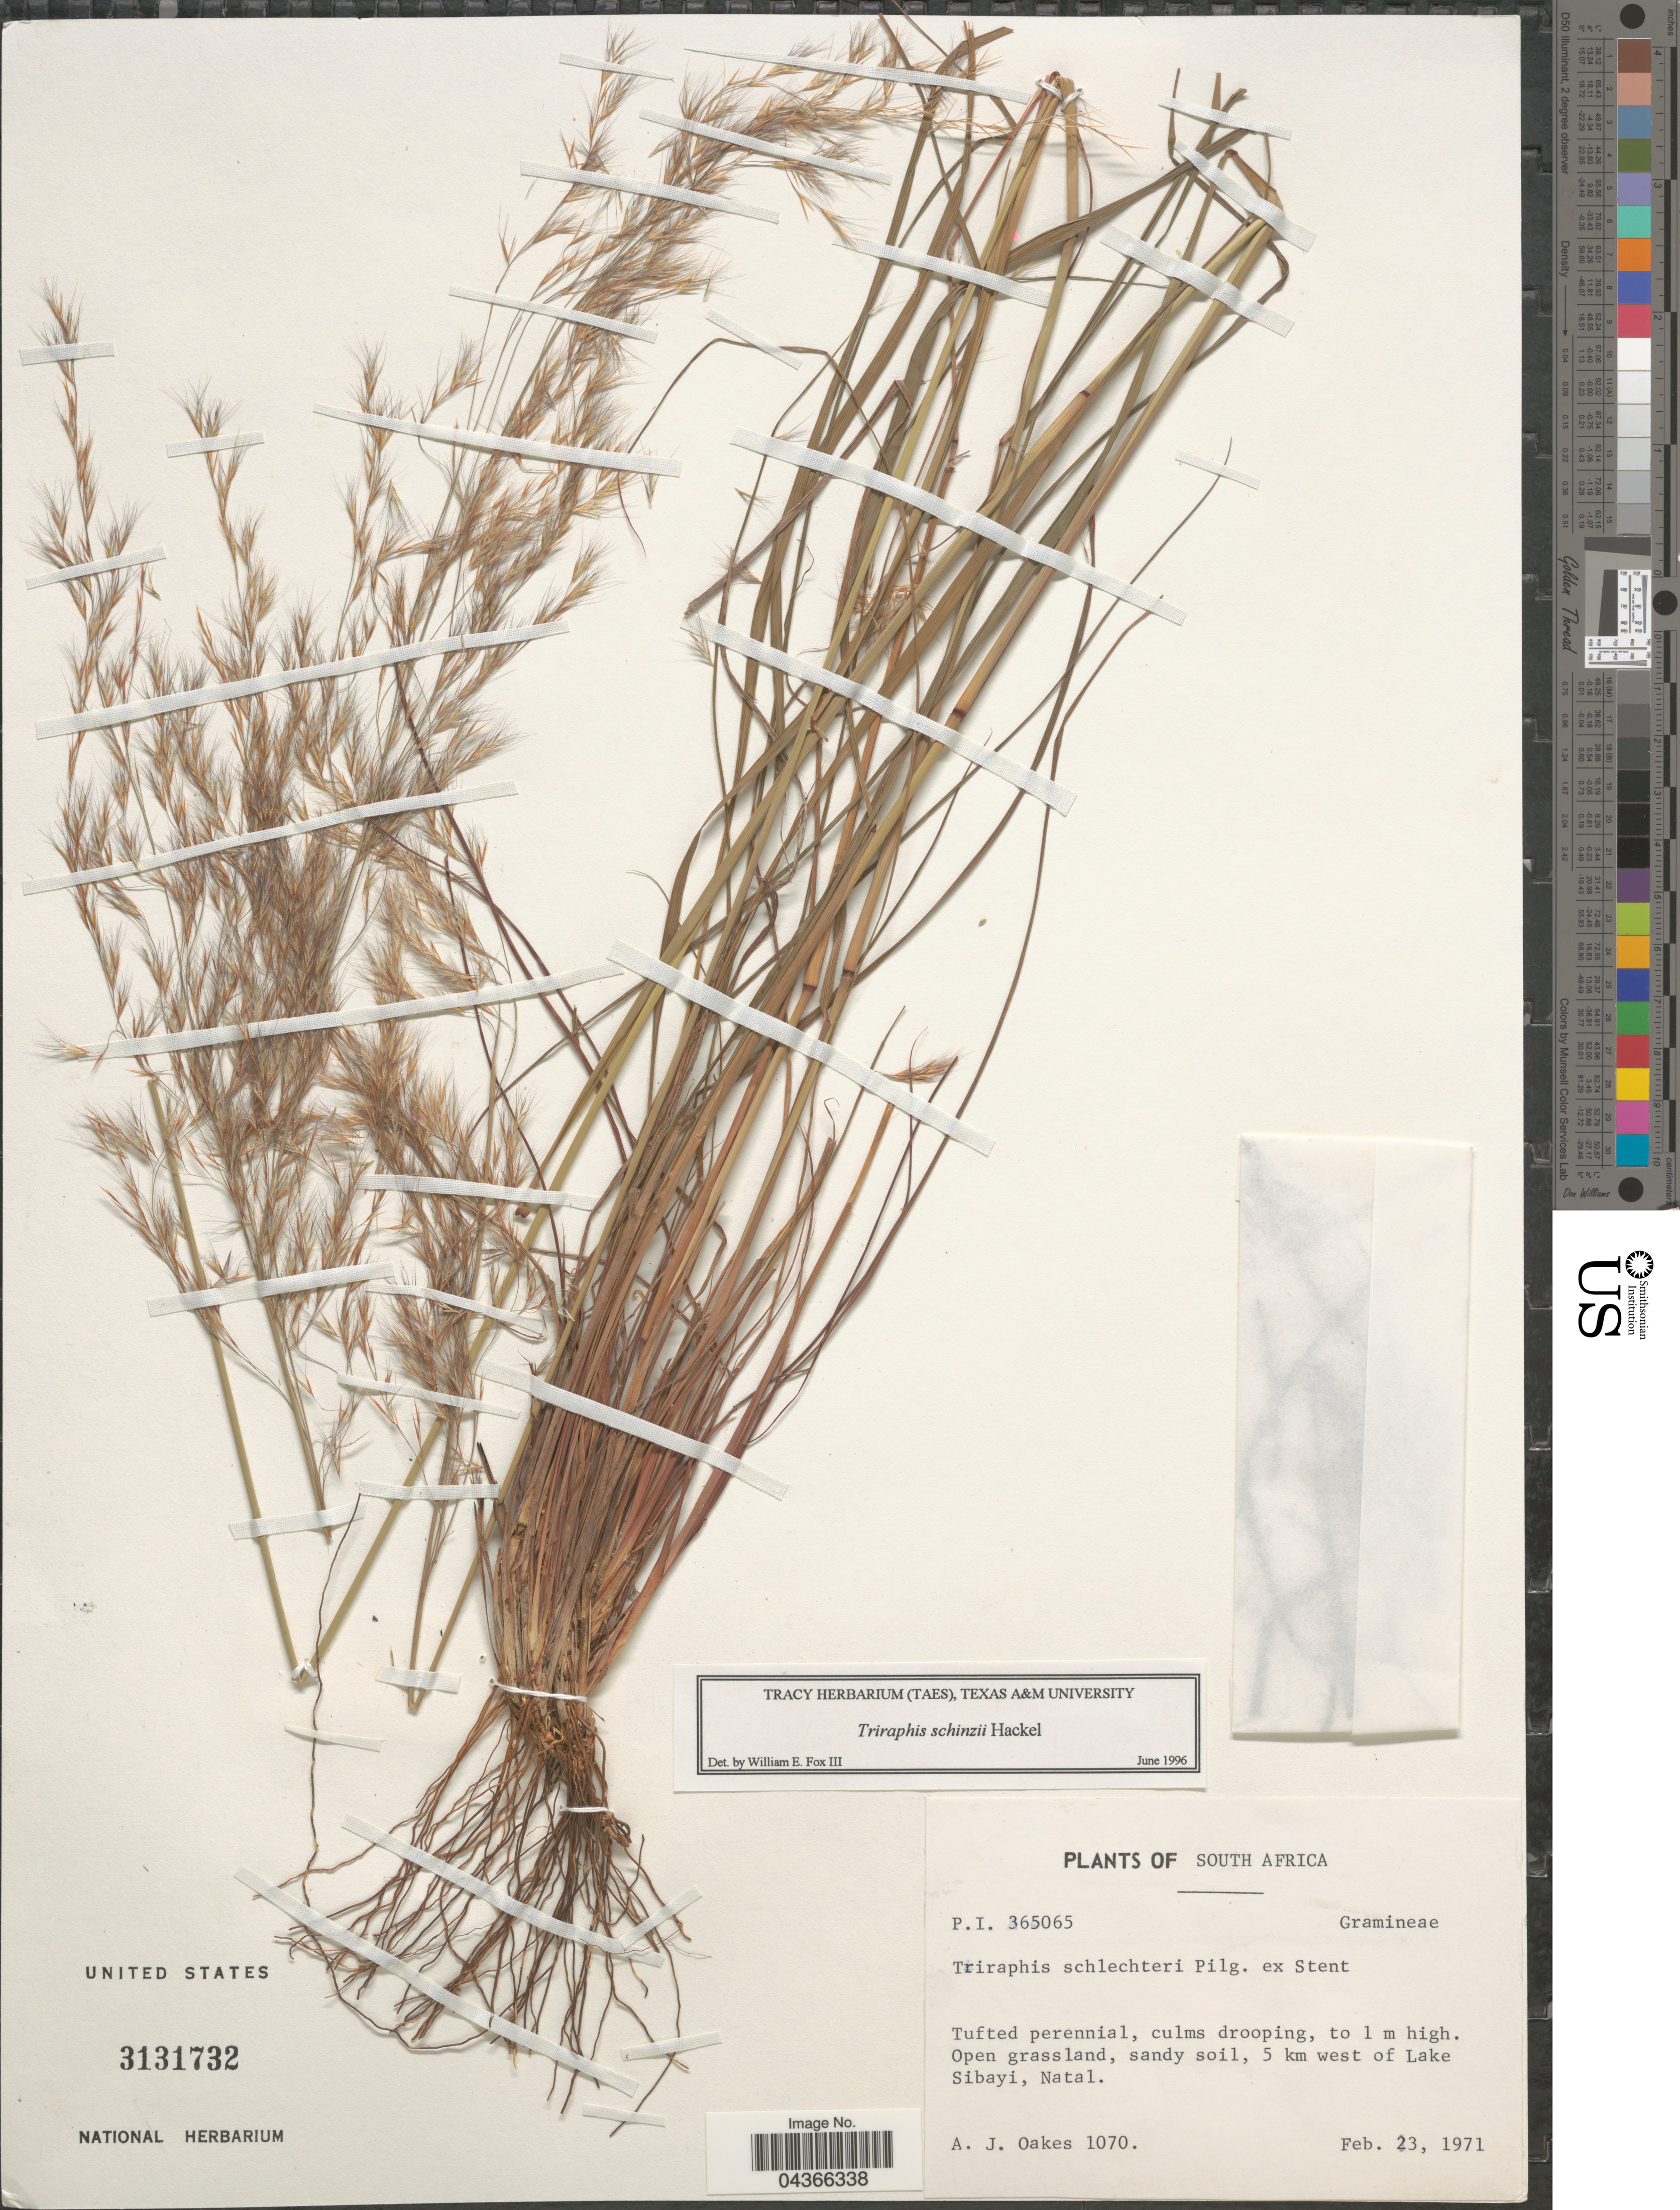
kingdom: Plantae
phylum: Tracheophyta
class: Liliopsida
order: Poales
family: Poaceae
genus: Triraphis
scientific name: Triraphis schinzii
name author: Hack.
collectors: A. Oakes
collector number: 1070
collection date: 1971-02-23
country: South Africa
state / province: KwaZulu-Natal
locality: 5 km west of Lake Sibayi, Natal.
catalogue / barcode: US 3131732